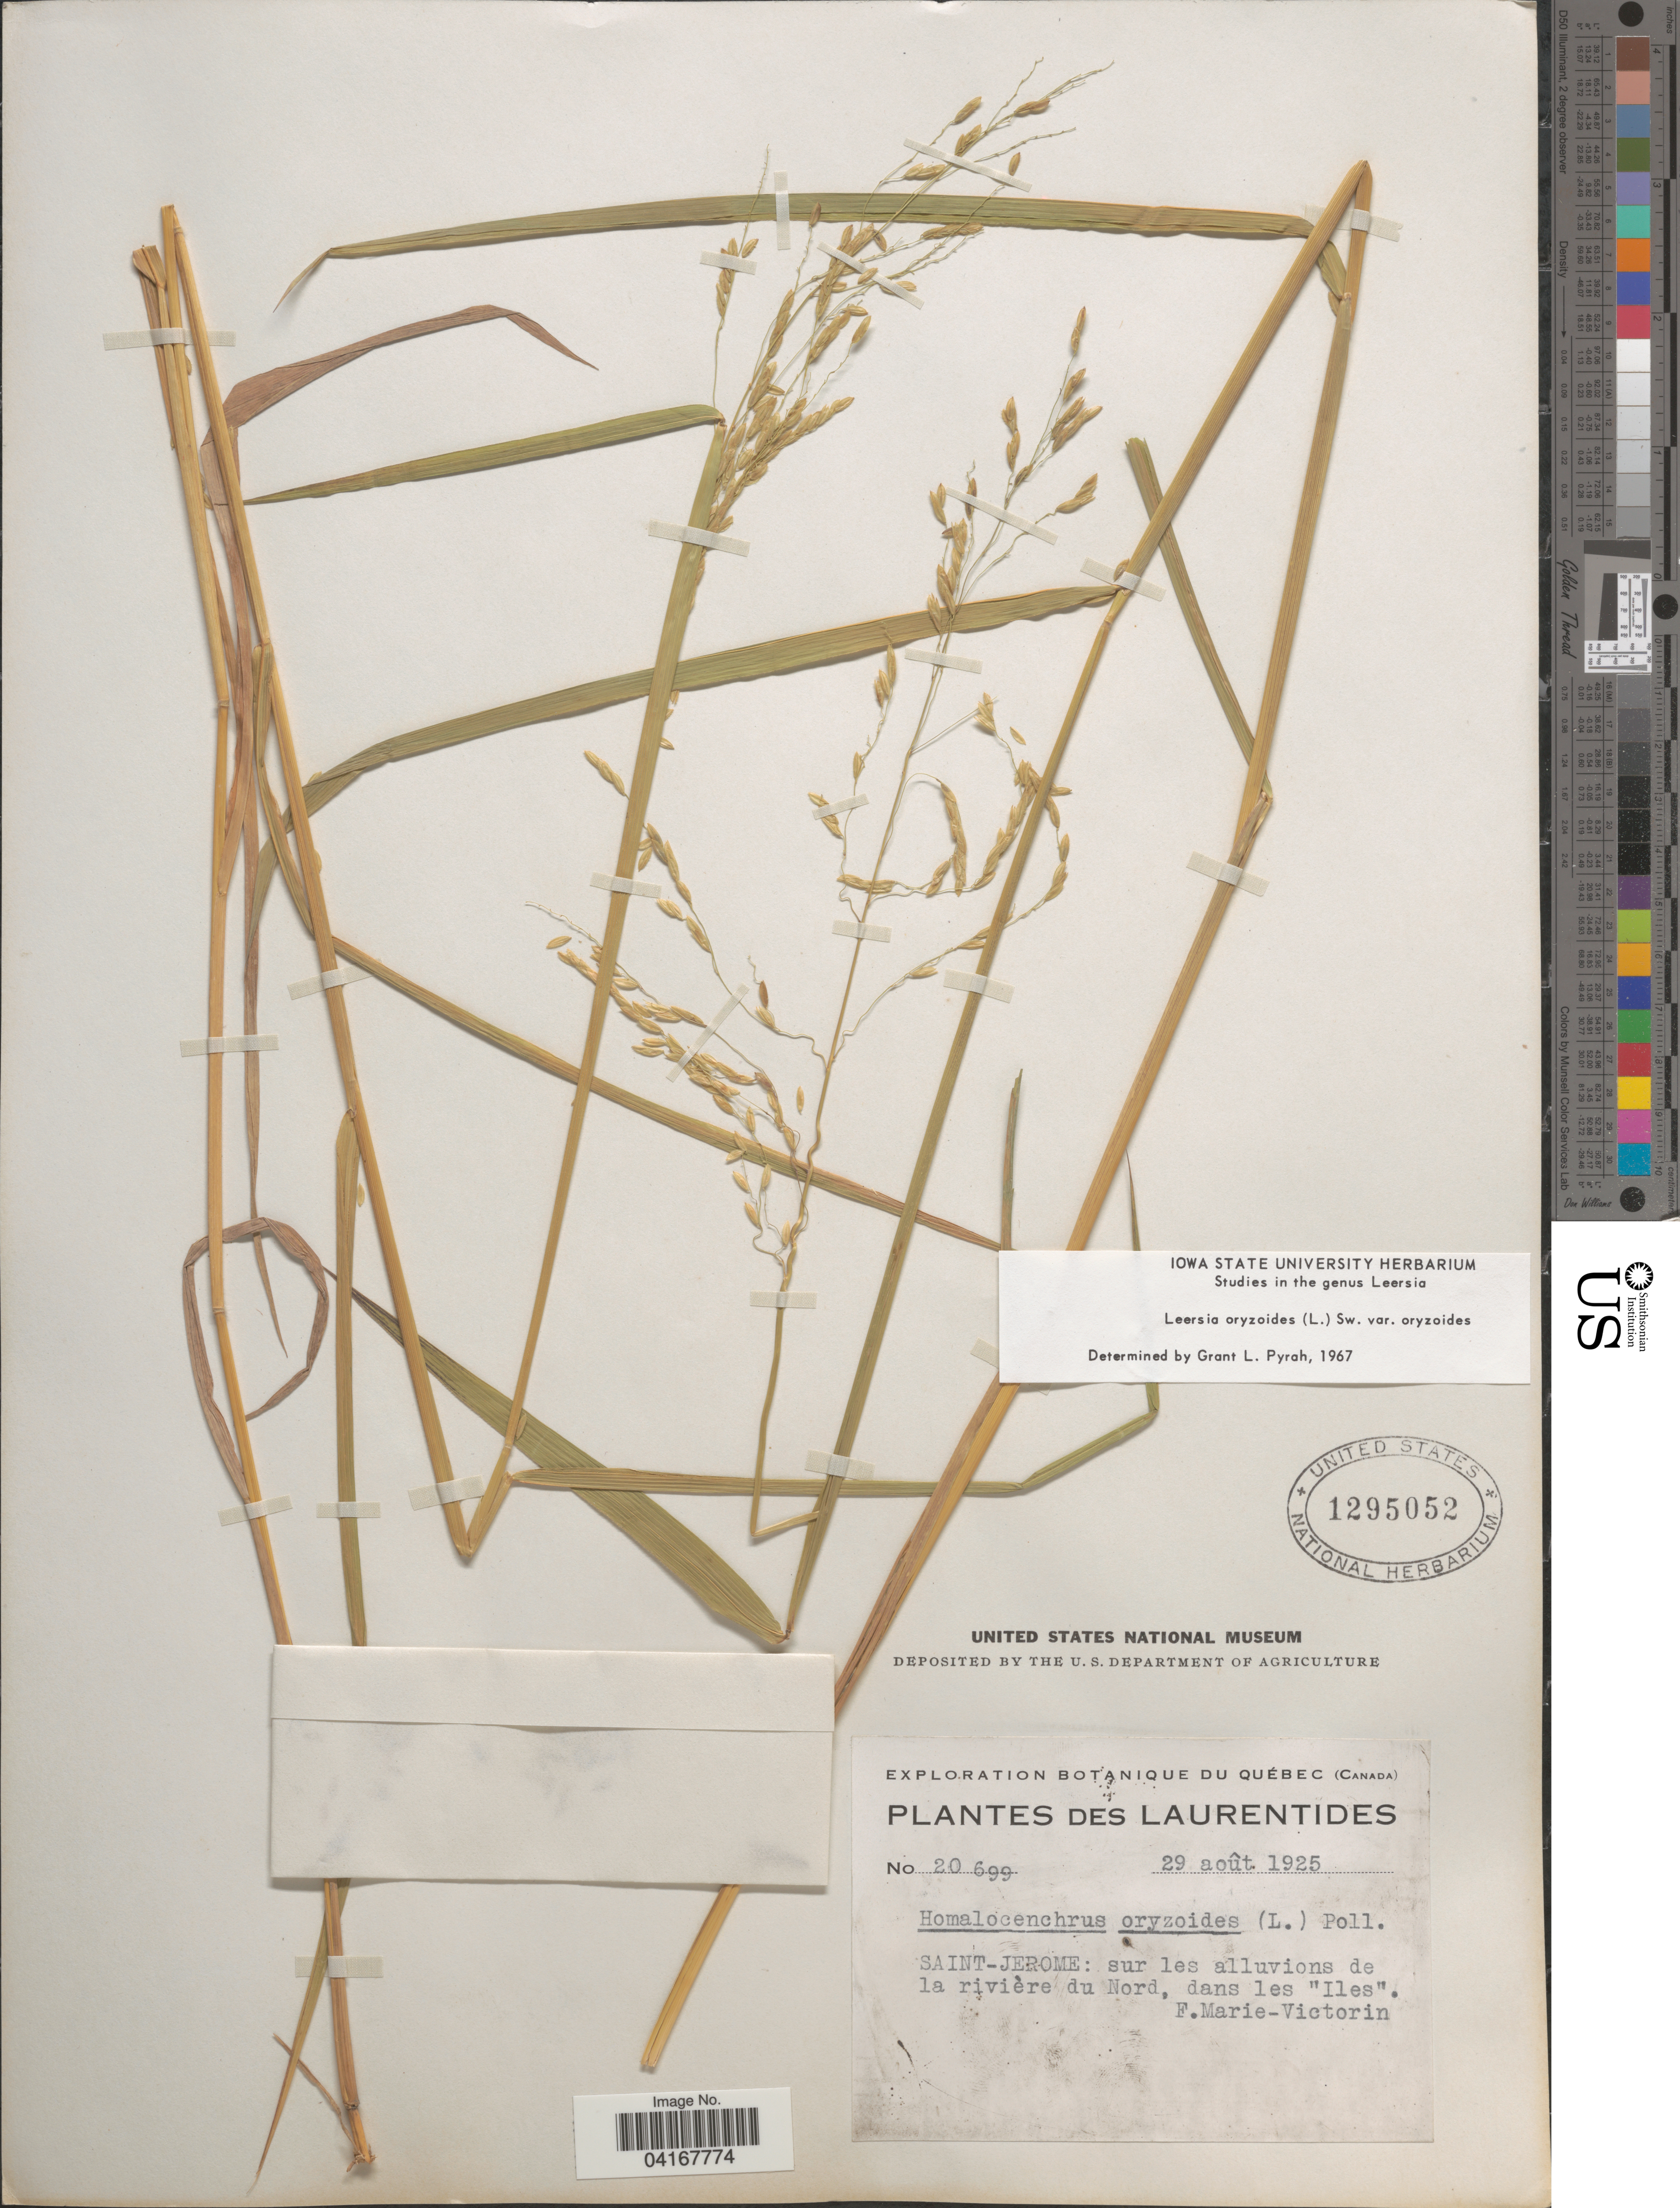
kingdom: Plantae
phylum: Tracheophyta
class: Liliopsida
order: Poales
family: Poaceae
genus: Leersia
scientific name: Leersia oryzoides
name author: (L.) Sw.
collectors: F. Marie-Victorin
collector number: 20699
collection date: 1925-08-29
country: Canada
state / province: Quebec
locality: Exploration Botanique du Québec (Canada). Laurentides. Saint-Jerome: sur les alluvions de la rivière du Nord, dans les "Iles".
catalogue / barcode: US 1295052